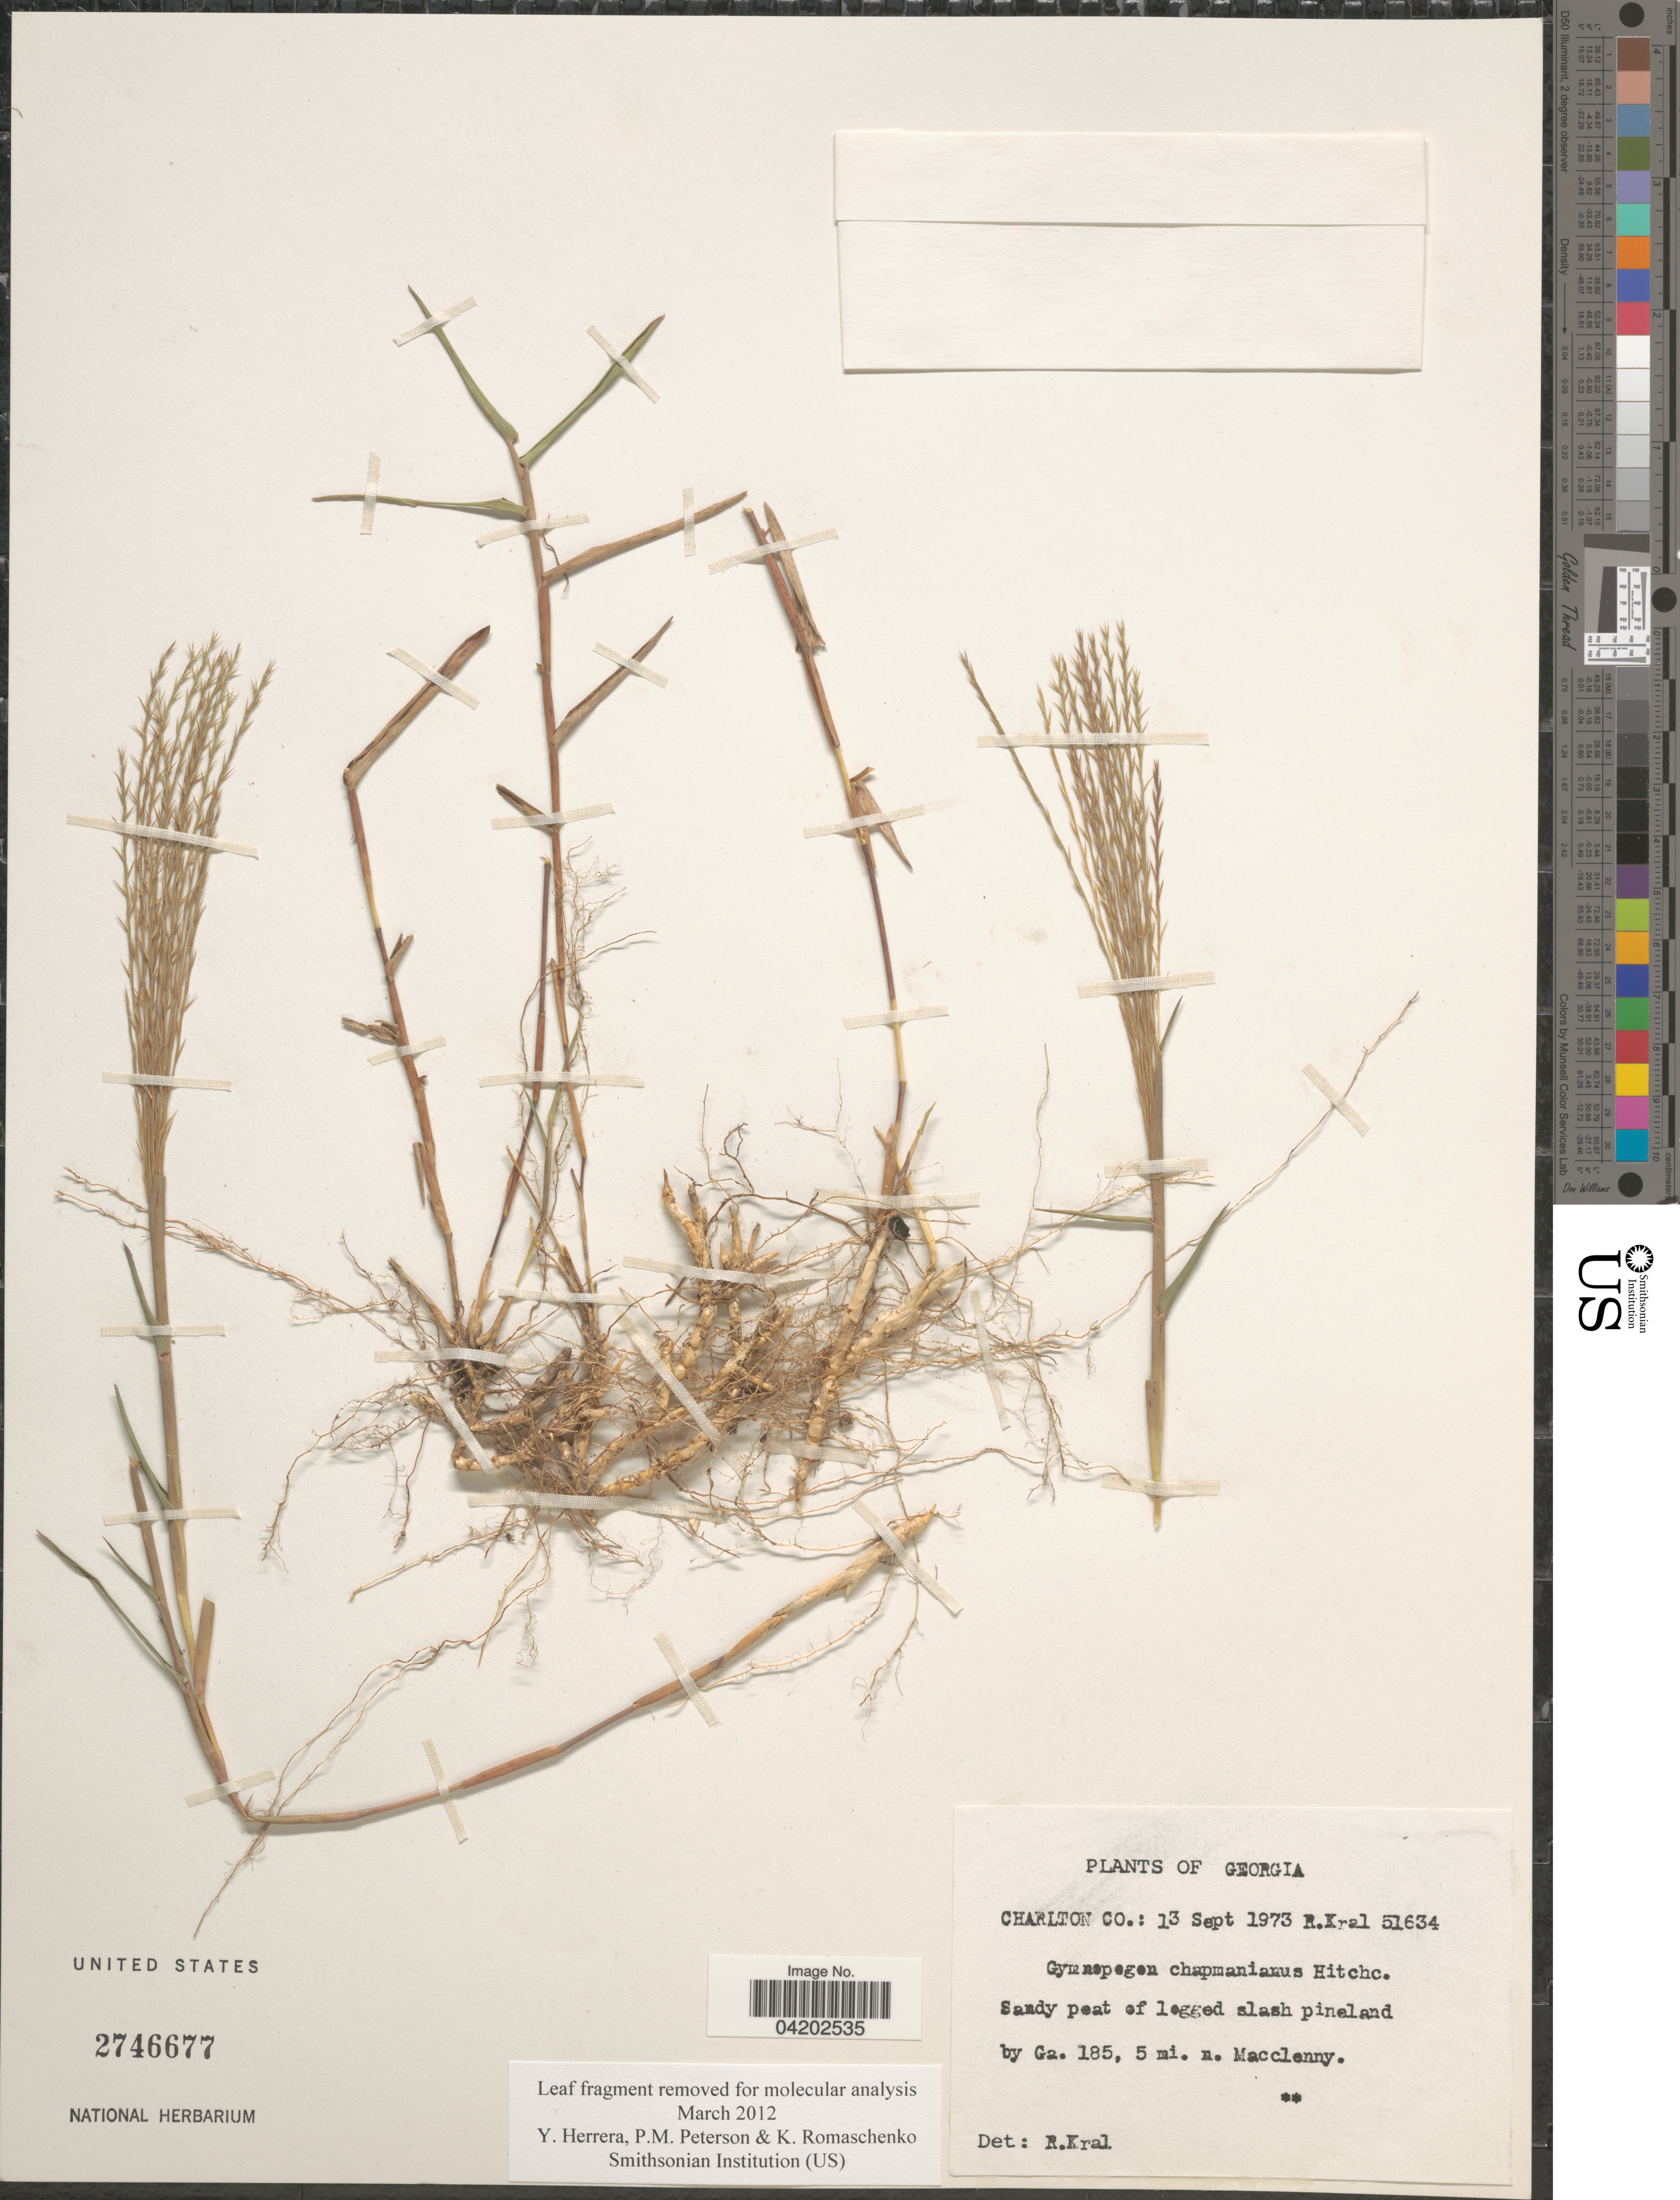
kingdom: Plantae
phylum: Tracheophyta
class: Liliopsida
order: Poales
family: Poaceae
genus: Gymnopogon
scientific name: Gymnopogon chapmanianum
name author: Hitchc.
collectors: R. Kral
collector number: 51634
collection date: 1973-09-13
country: United States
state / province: Georgia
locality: Charlton Co. Sandy peat of logged slash pineland by Ga. 185, 5 mi. n. Macclenny.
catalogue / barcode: US 2746677